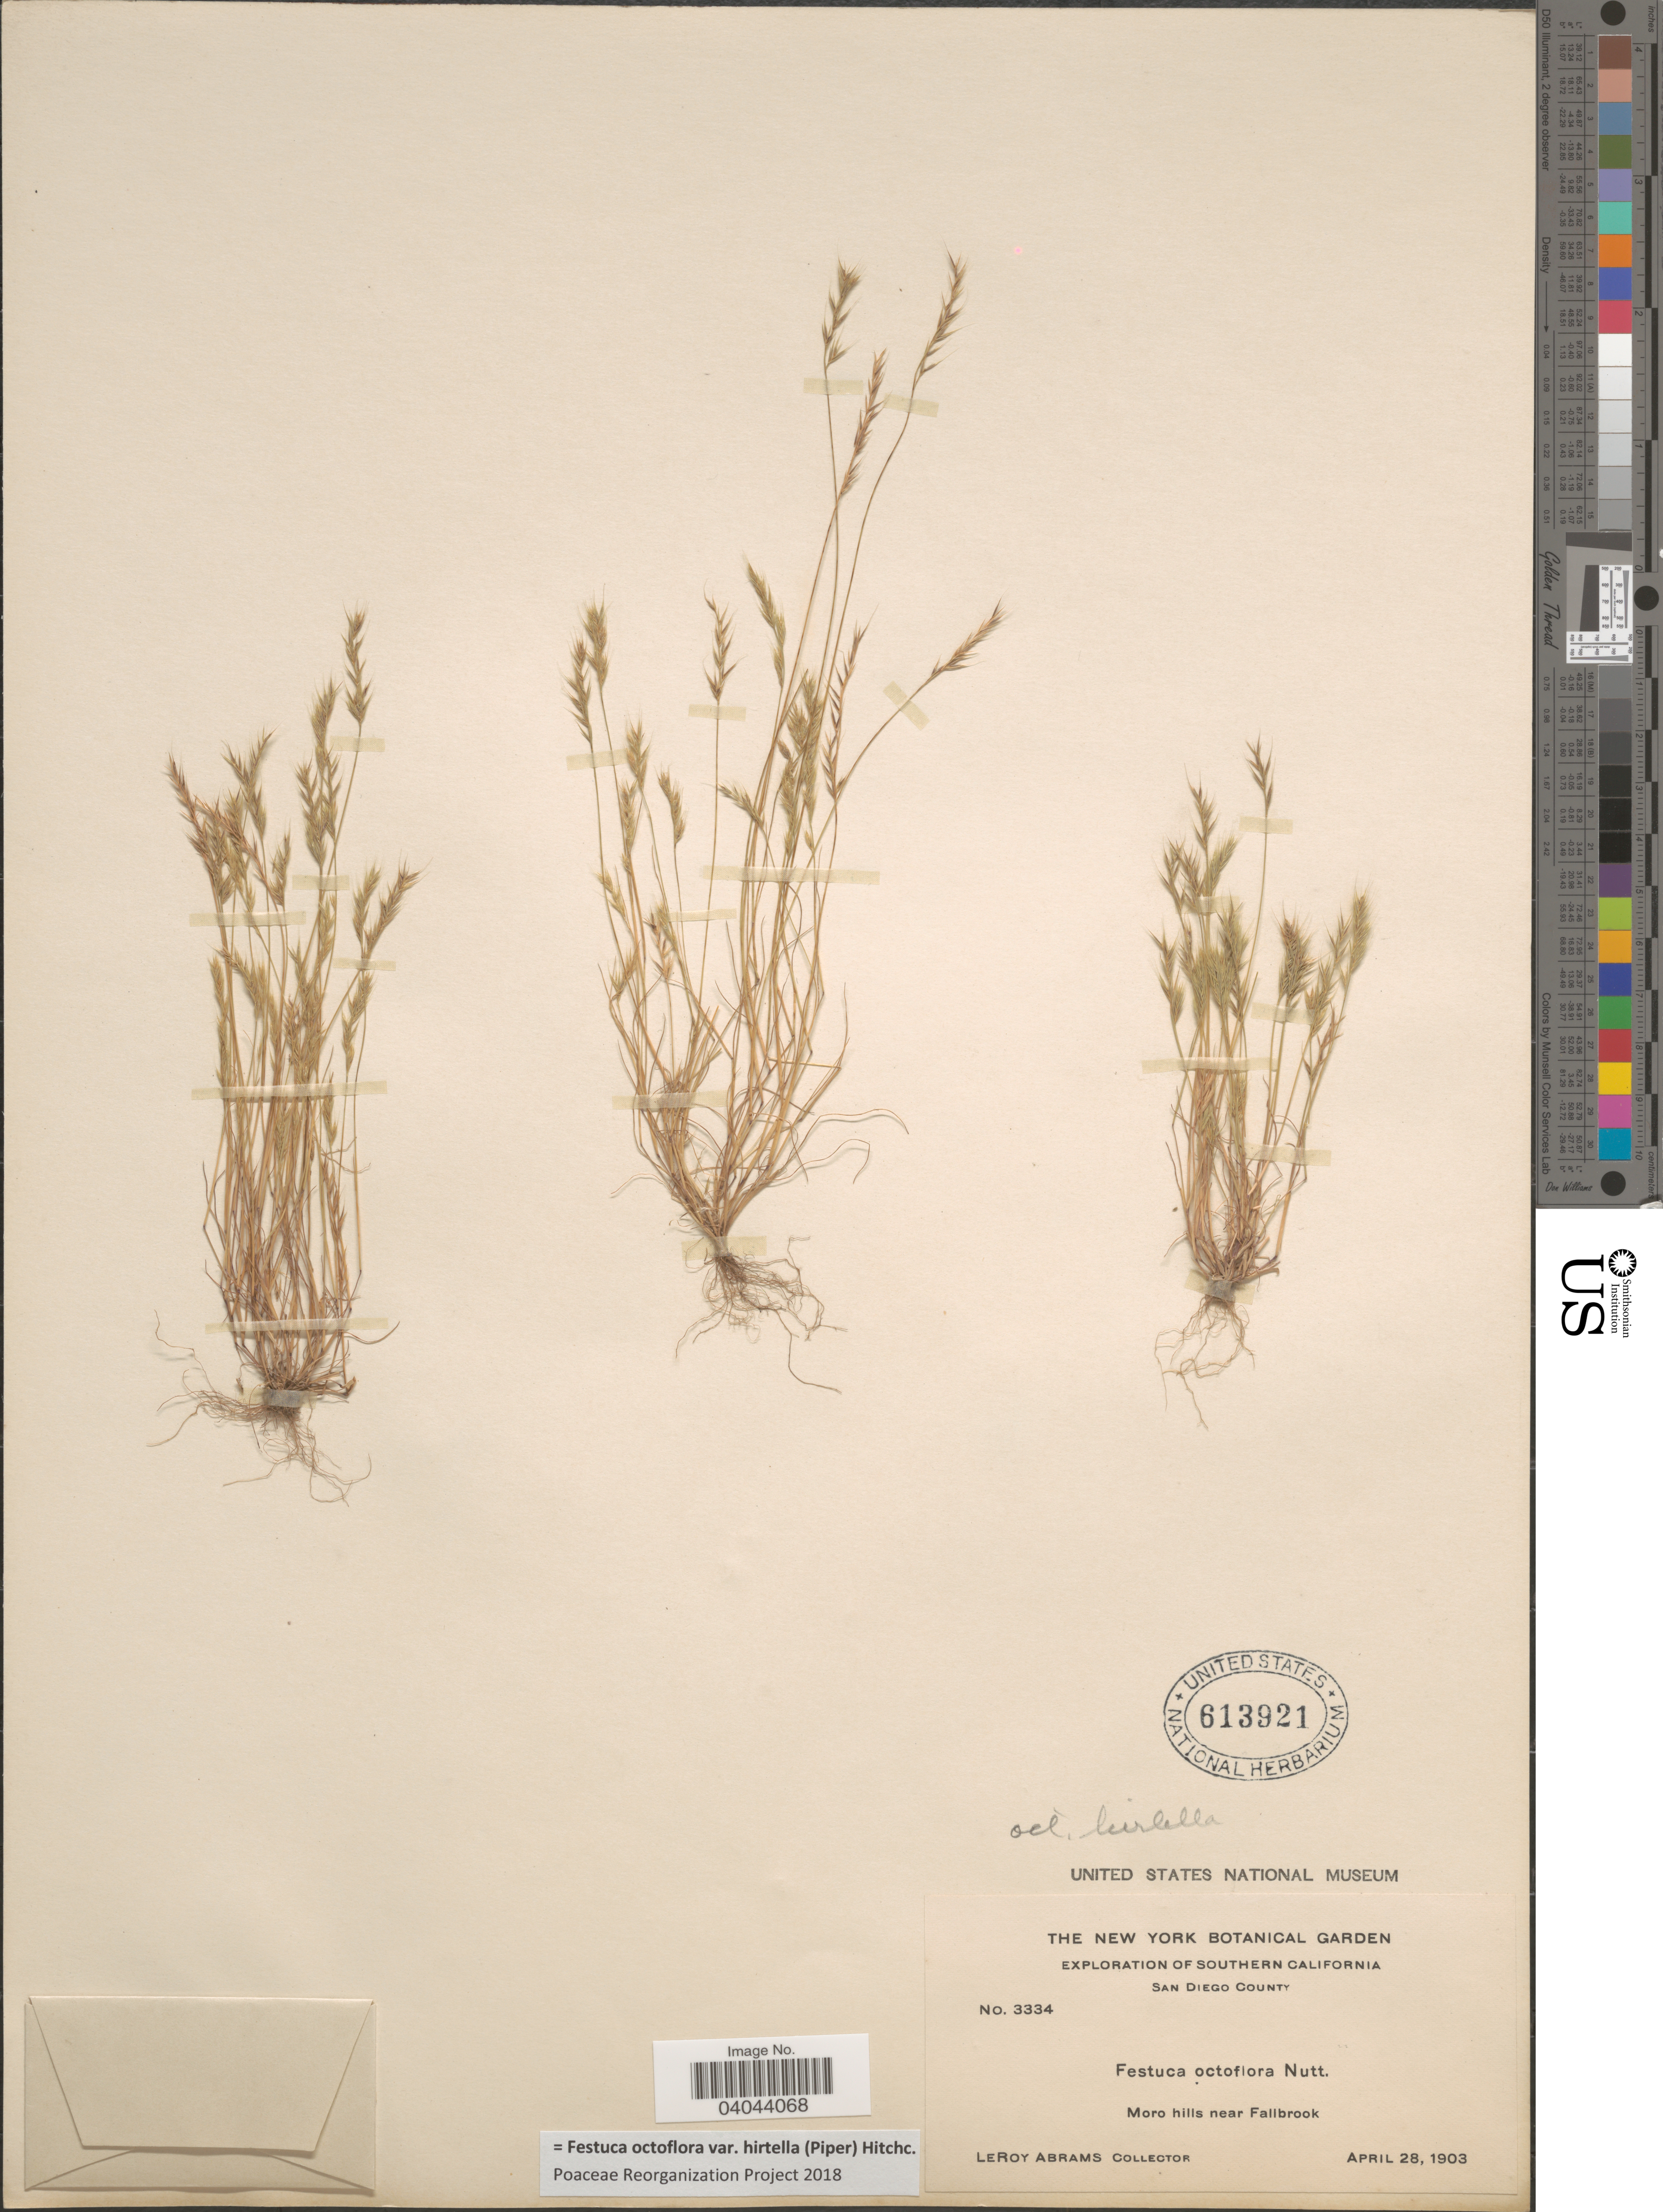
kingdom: Plantae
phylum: Tracheophyta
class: Liliopsida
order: Poales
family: Poaceae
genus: Festuca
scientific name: Festuca octoflora var. hirtella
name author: Piper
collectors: L. Abrams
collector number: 3334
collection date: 1903-04-28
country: United States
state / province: California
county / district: San Diego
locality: Southern California. San Diego County. Moro hills neyar Fallbrook.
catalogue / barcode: US 613921